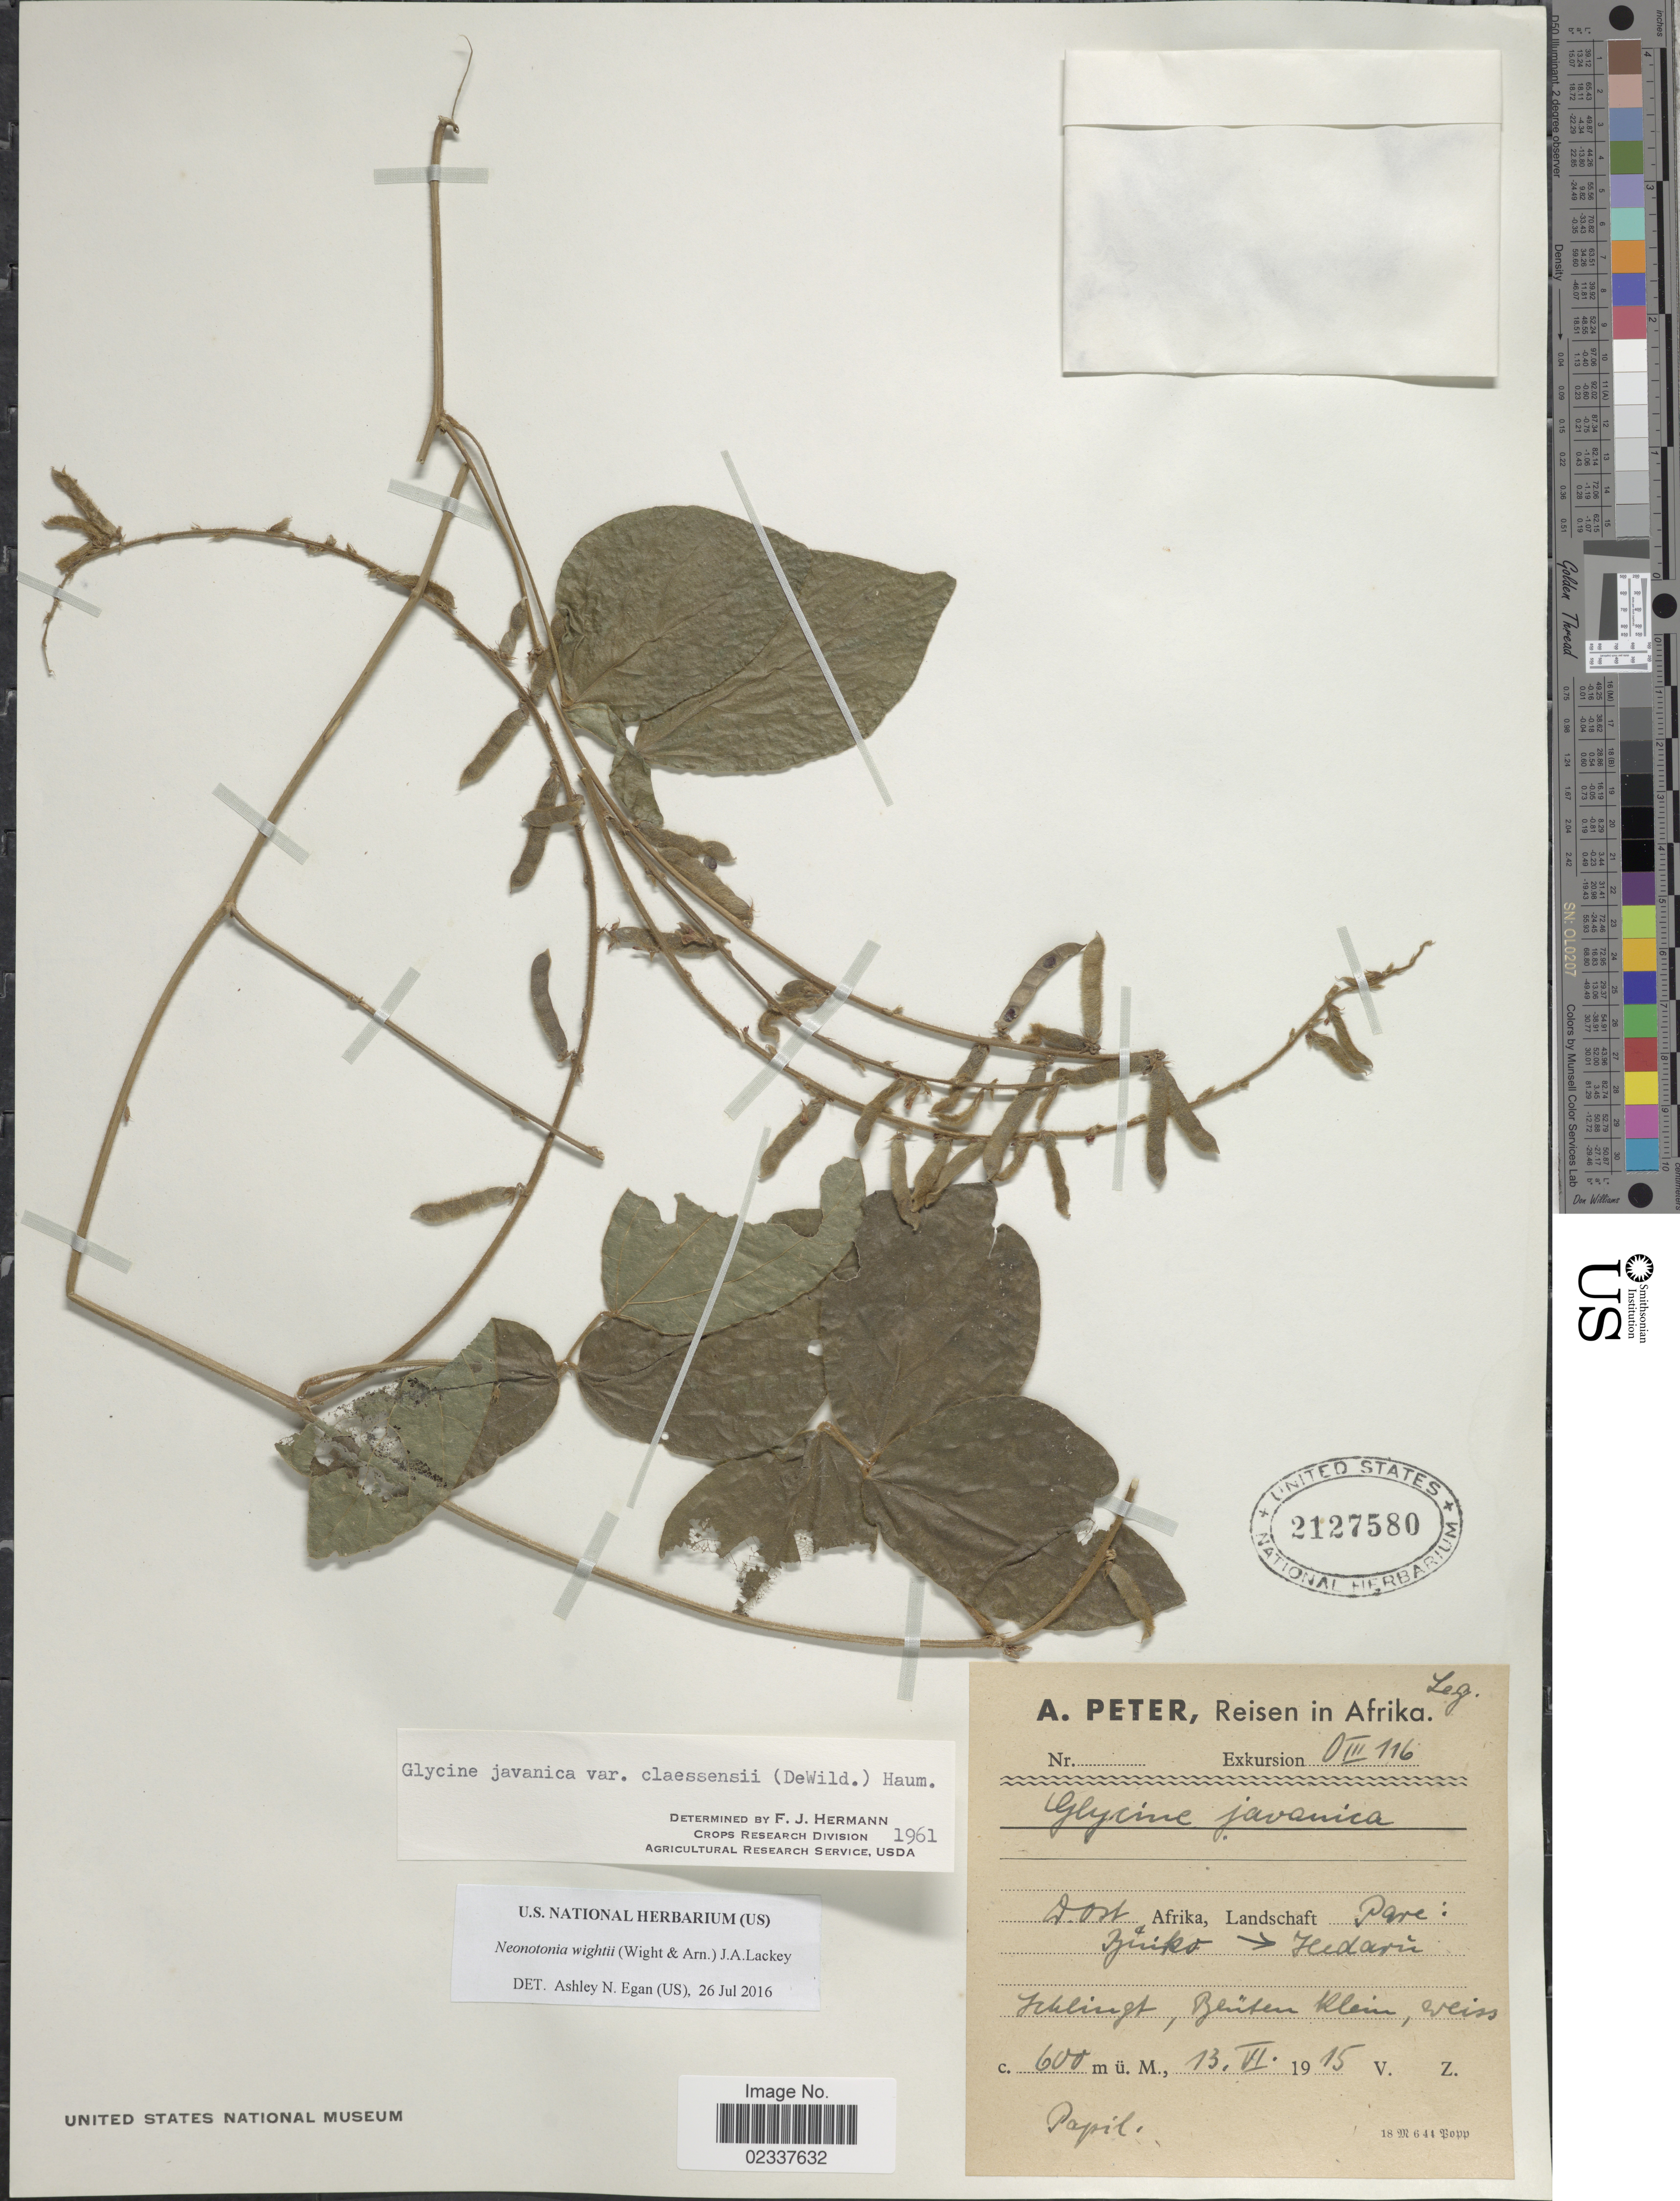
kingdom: Plantae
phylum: Tracheophyta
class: Magnoliopsida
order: Fabales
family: Fabaceae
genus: Neonotonia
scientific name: Neonotonia wightii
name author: (Arn.) J.A. Lackey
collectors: A. Peter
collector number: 0 III 116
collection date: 1915-06-13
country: Tanzania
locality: Afrika, D. Ost Afrika, Landschaft Para: Zjuiko - Hedari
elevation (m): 600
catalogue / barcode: US 2127580